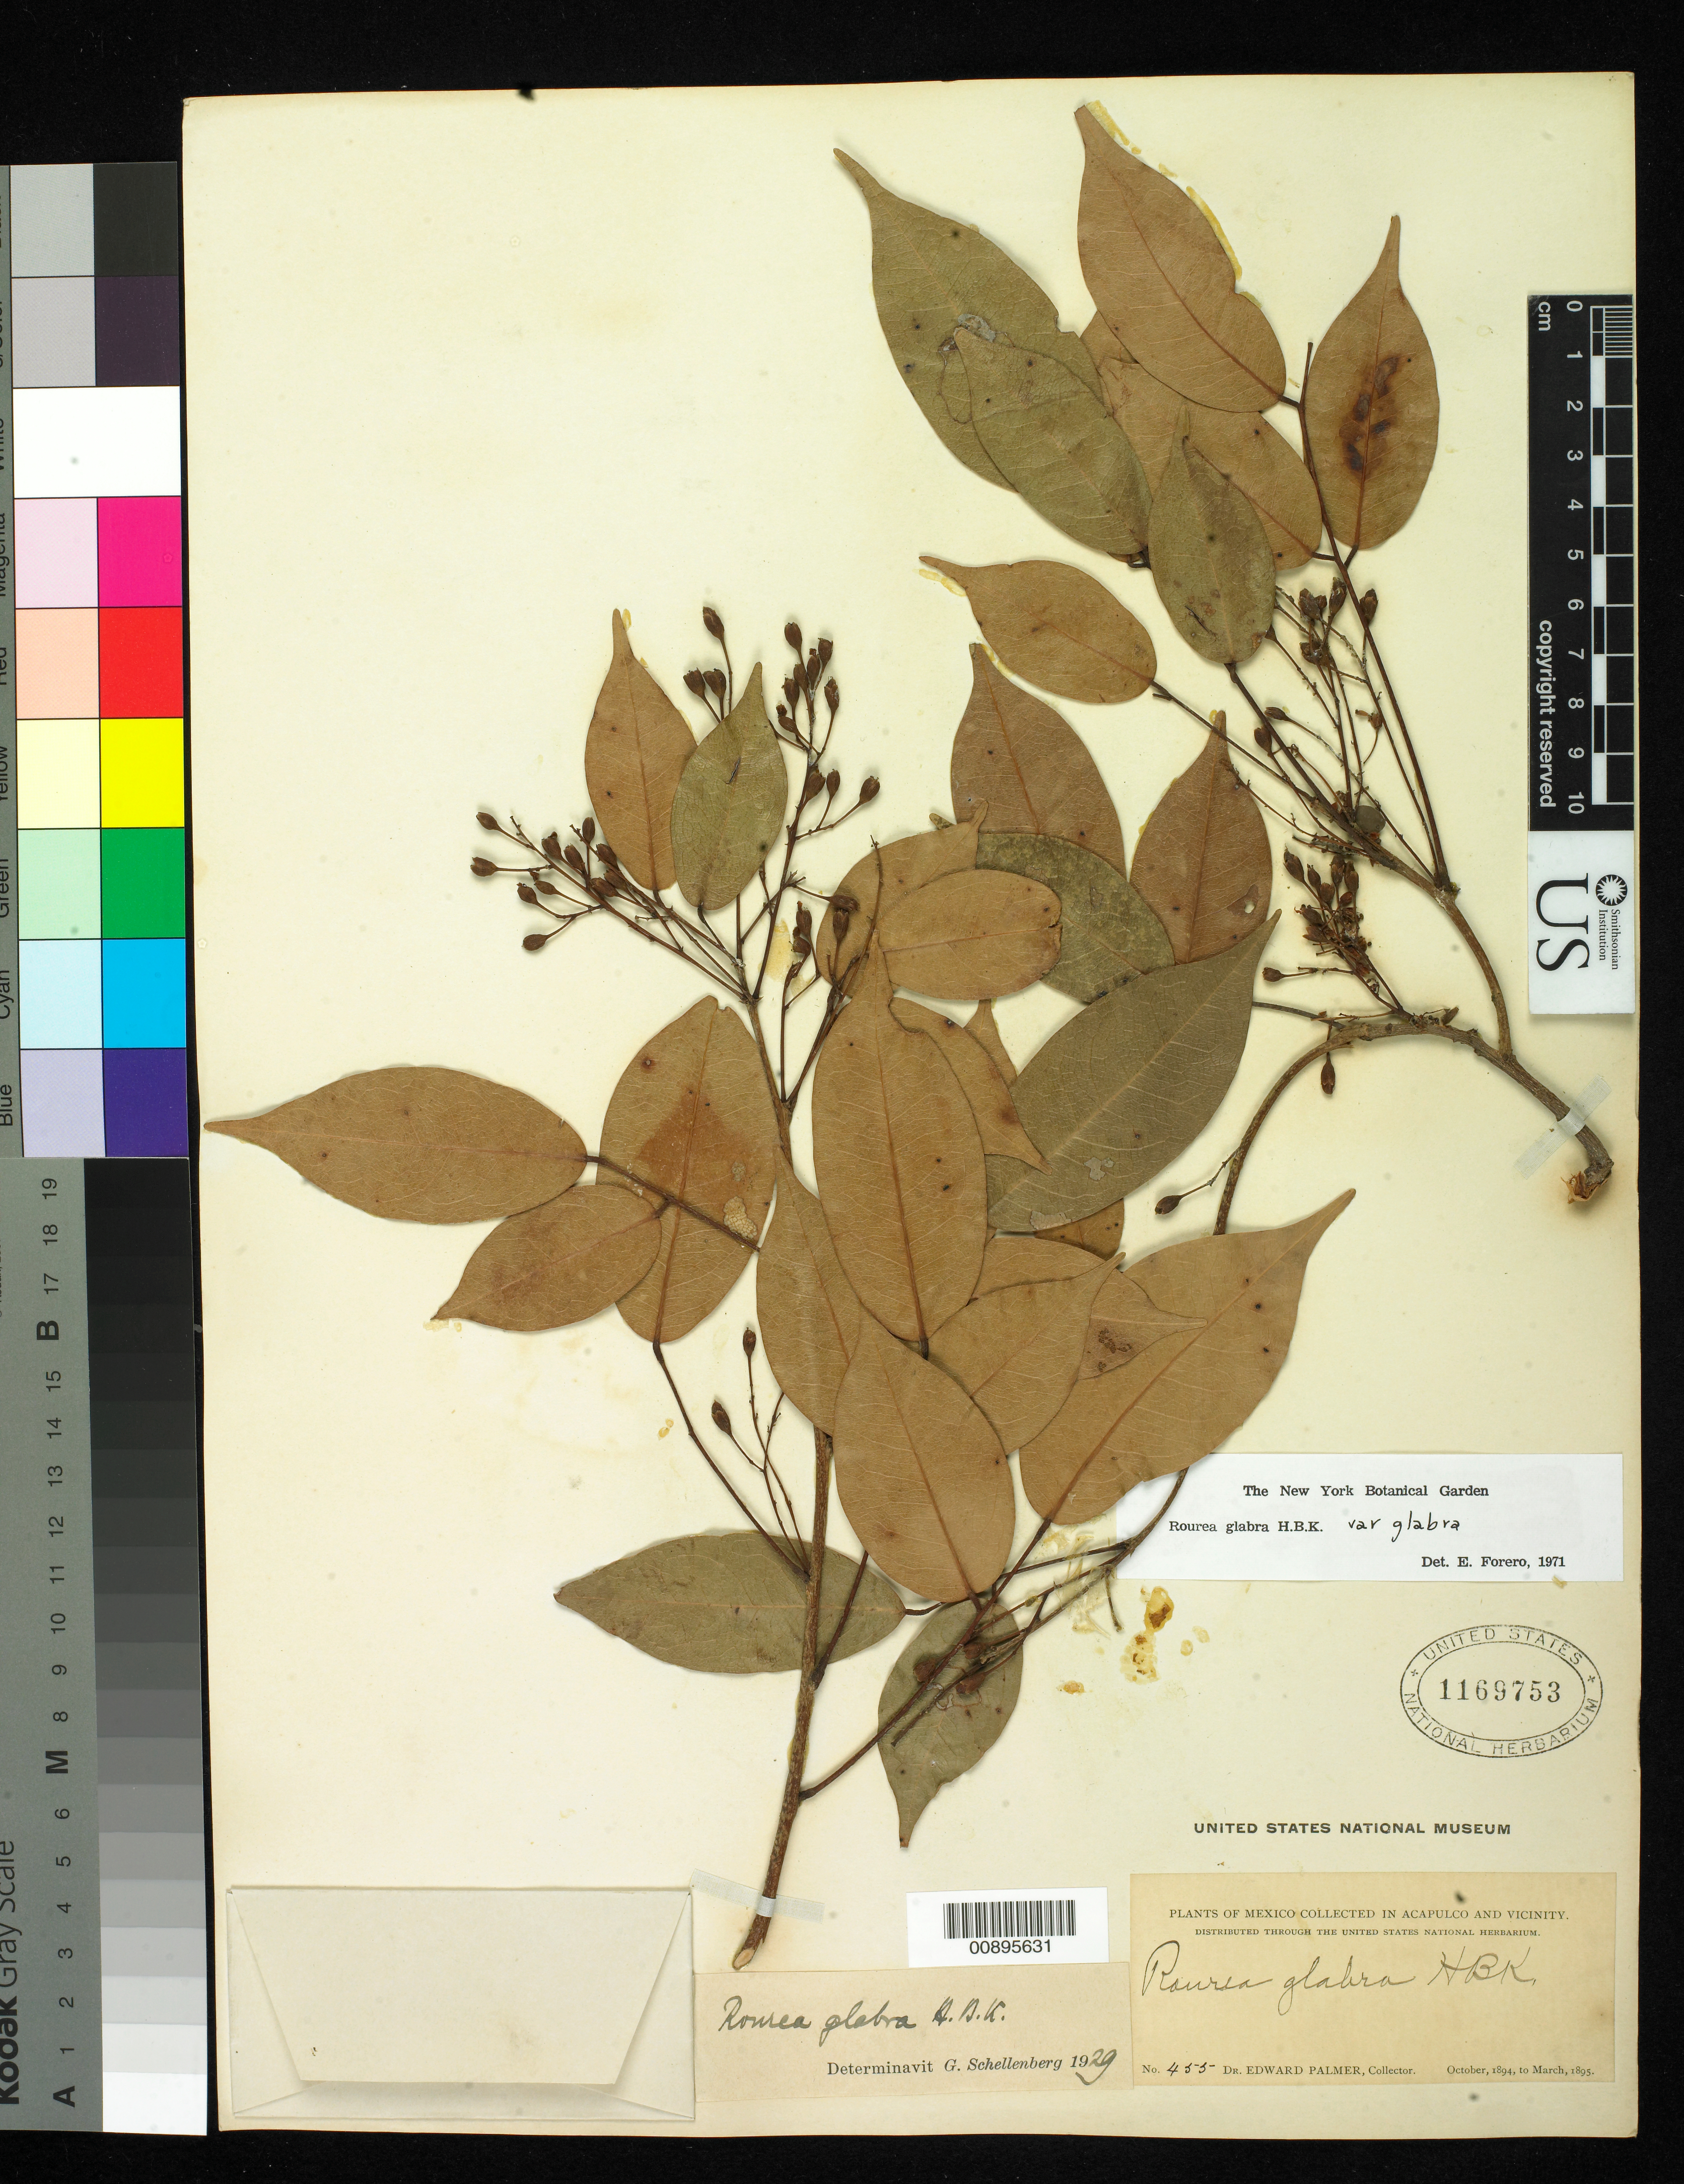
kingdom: Plantae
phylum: Tracheophyta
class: Magnoliopsida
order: Oxalidales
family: Connaraceae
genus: Rourea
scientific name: Rourea glabra var. glabra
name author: Kunth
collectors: E. Palmer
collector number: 455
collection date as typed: Oct 1894 to -- Mar 1895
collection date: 1894-10/1895-03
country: Mexico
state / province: Guerrero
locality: Acapulco, Guerrero and vicinity.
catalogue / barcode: US 1169753